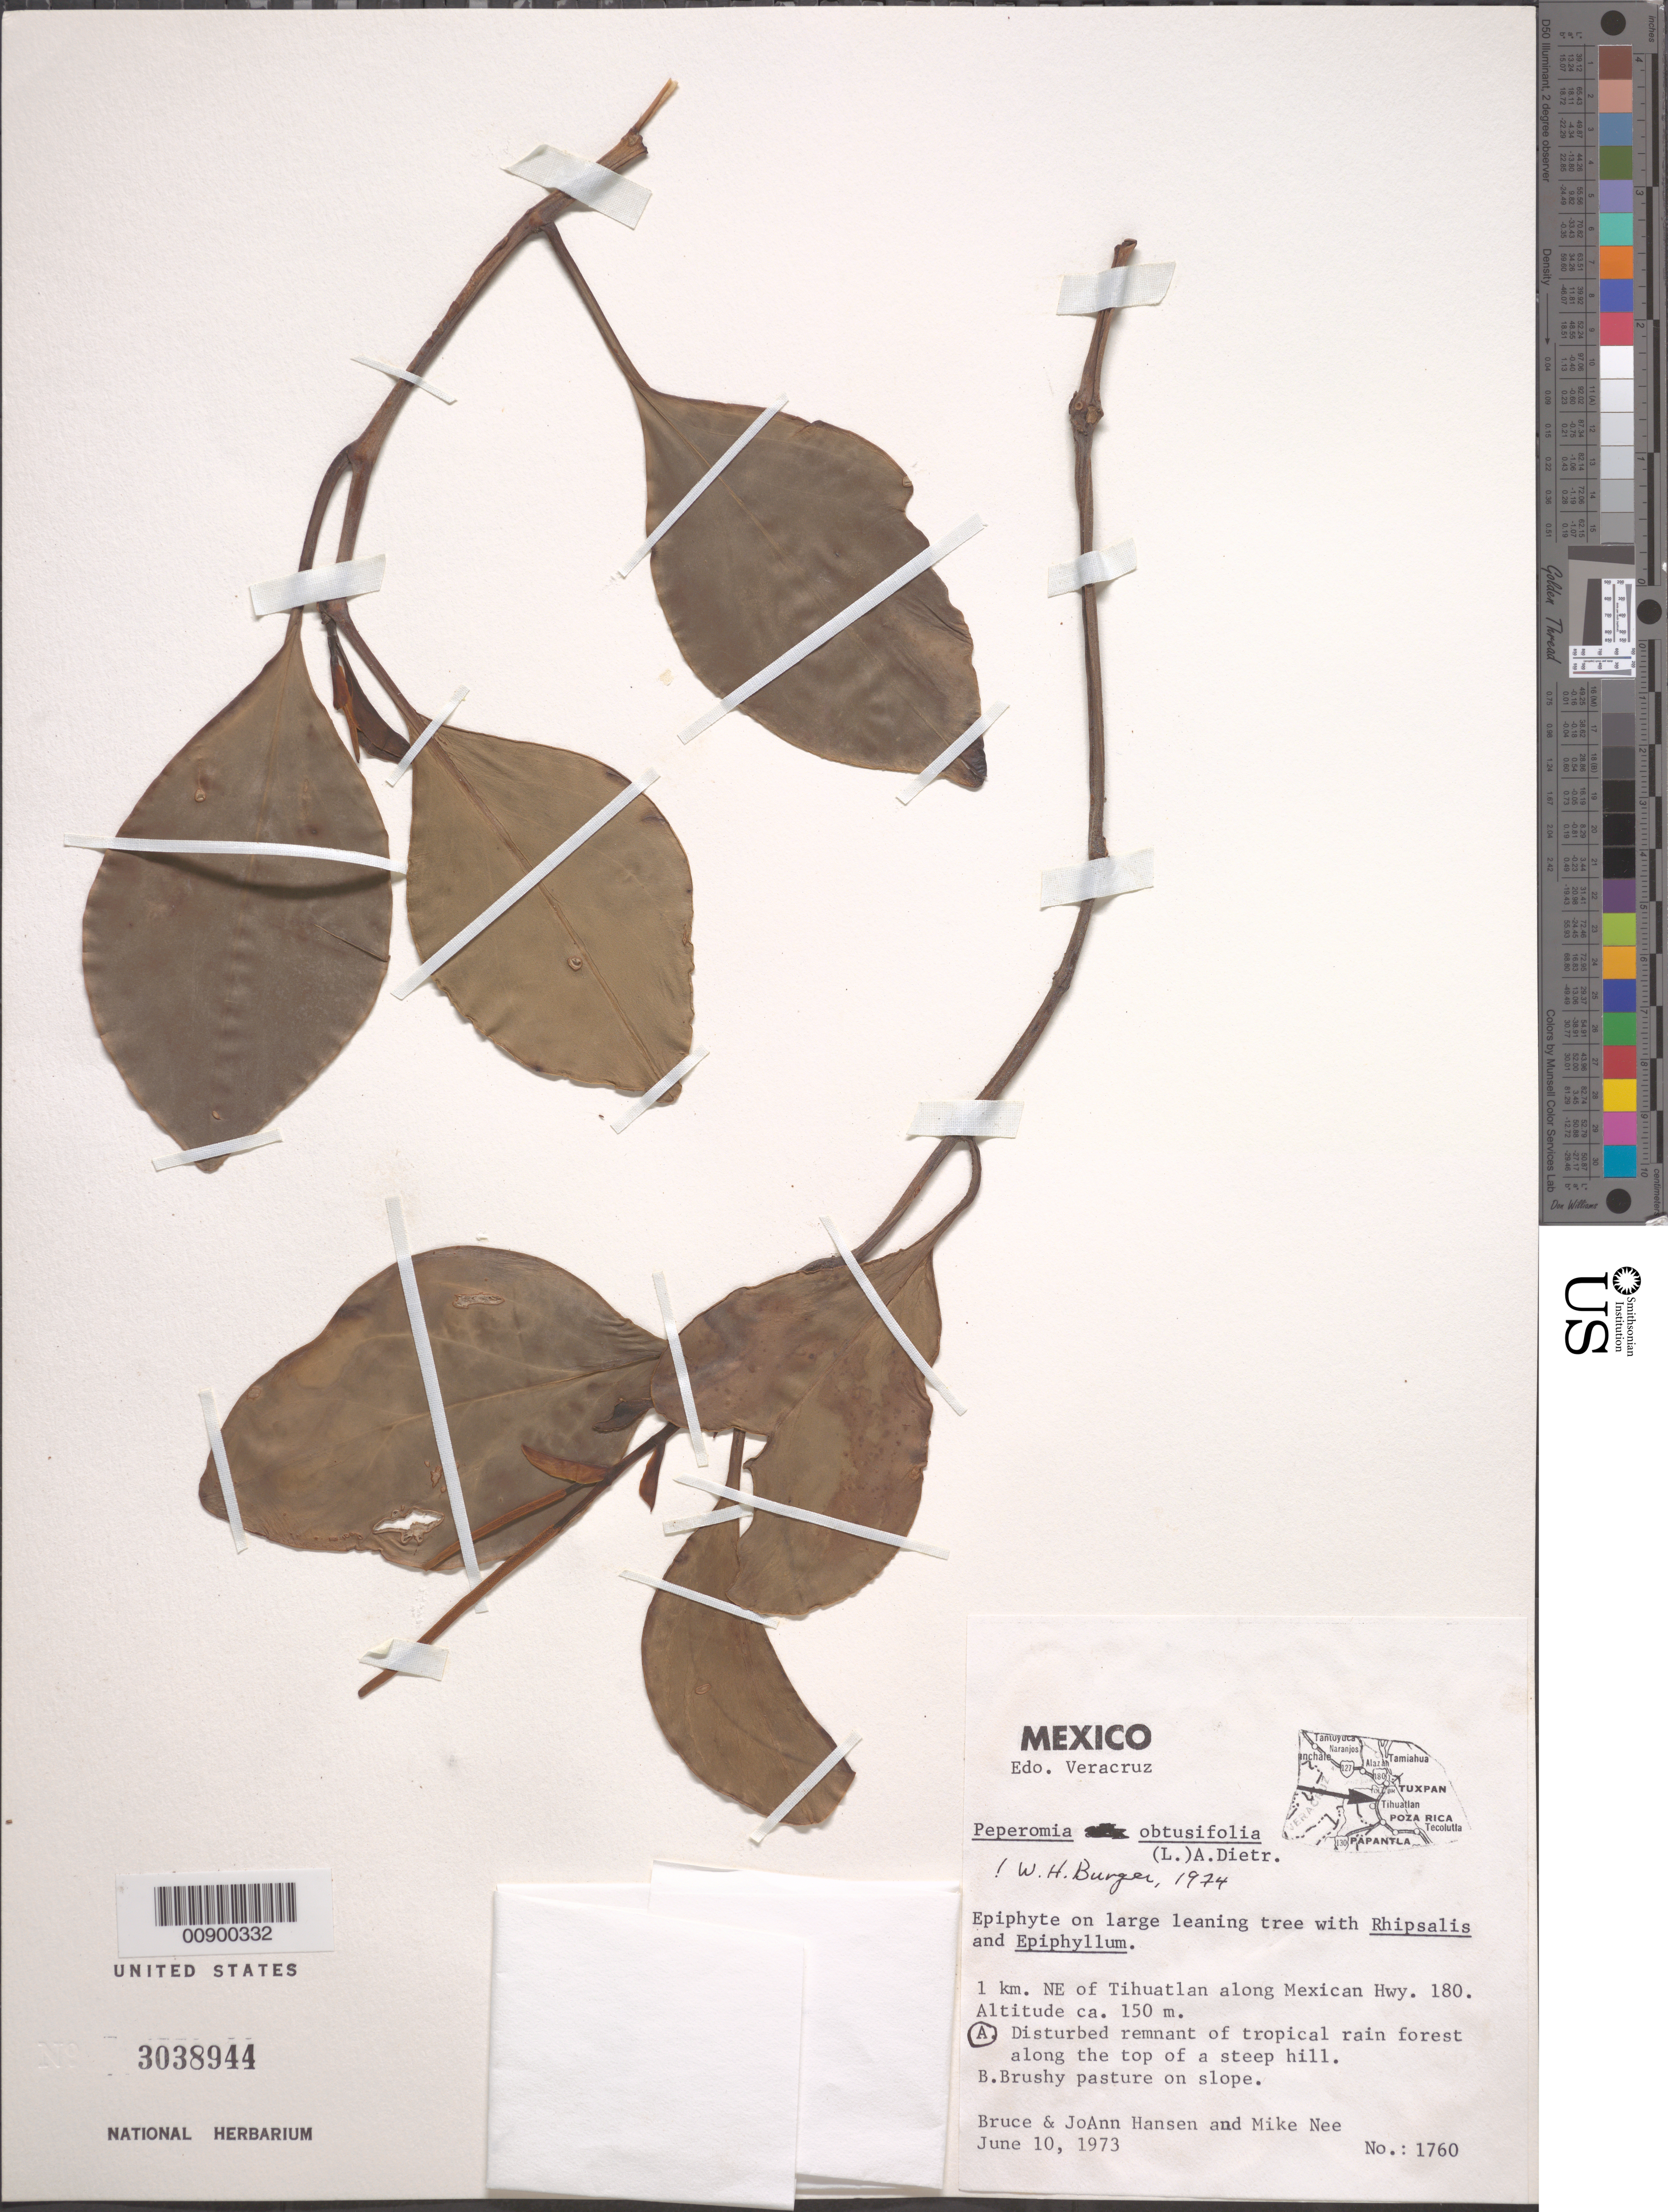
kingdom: Plantae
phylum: Tracheophyta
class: Magnoliopsida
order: Piperales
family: Piperaceae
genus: Peperomia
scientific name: Peperomia obtusifolia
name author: (L.) A. Dietr.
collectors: B. Hansen, J. Hansen & M. Nee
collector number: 1760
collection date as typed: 10 Jun 1973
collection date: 1973-06-10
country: Mexico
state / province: Veracruz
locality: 1 km. NE of Tihuatlan along Mexican Hwy. 180. Edo. de Veracruz.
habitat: Epiphyte on large leaning tree w/Rhipsalis & Epiphyllum. Disturb. remnant tropical rain forest along the top of a steep hill.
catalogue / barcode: US 3038944